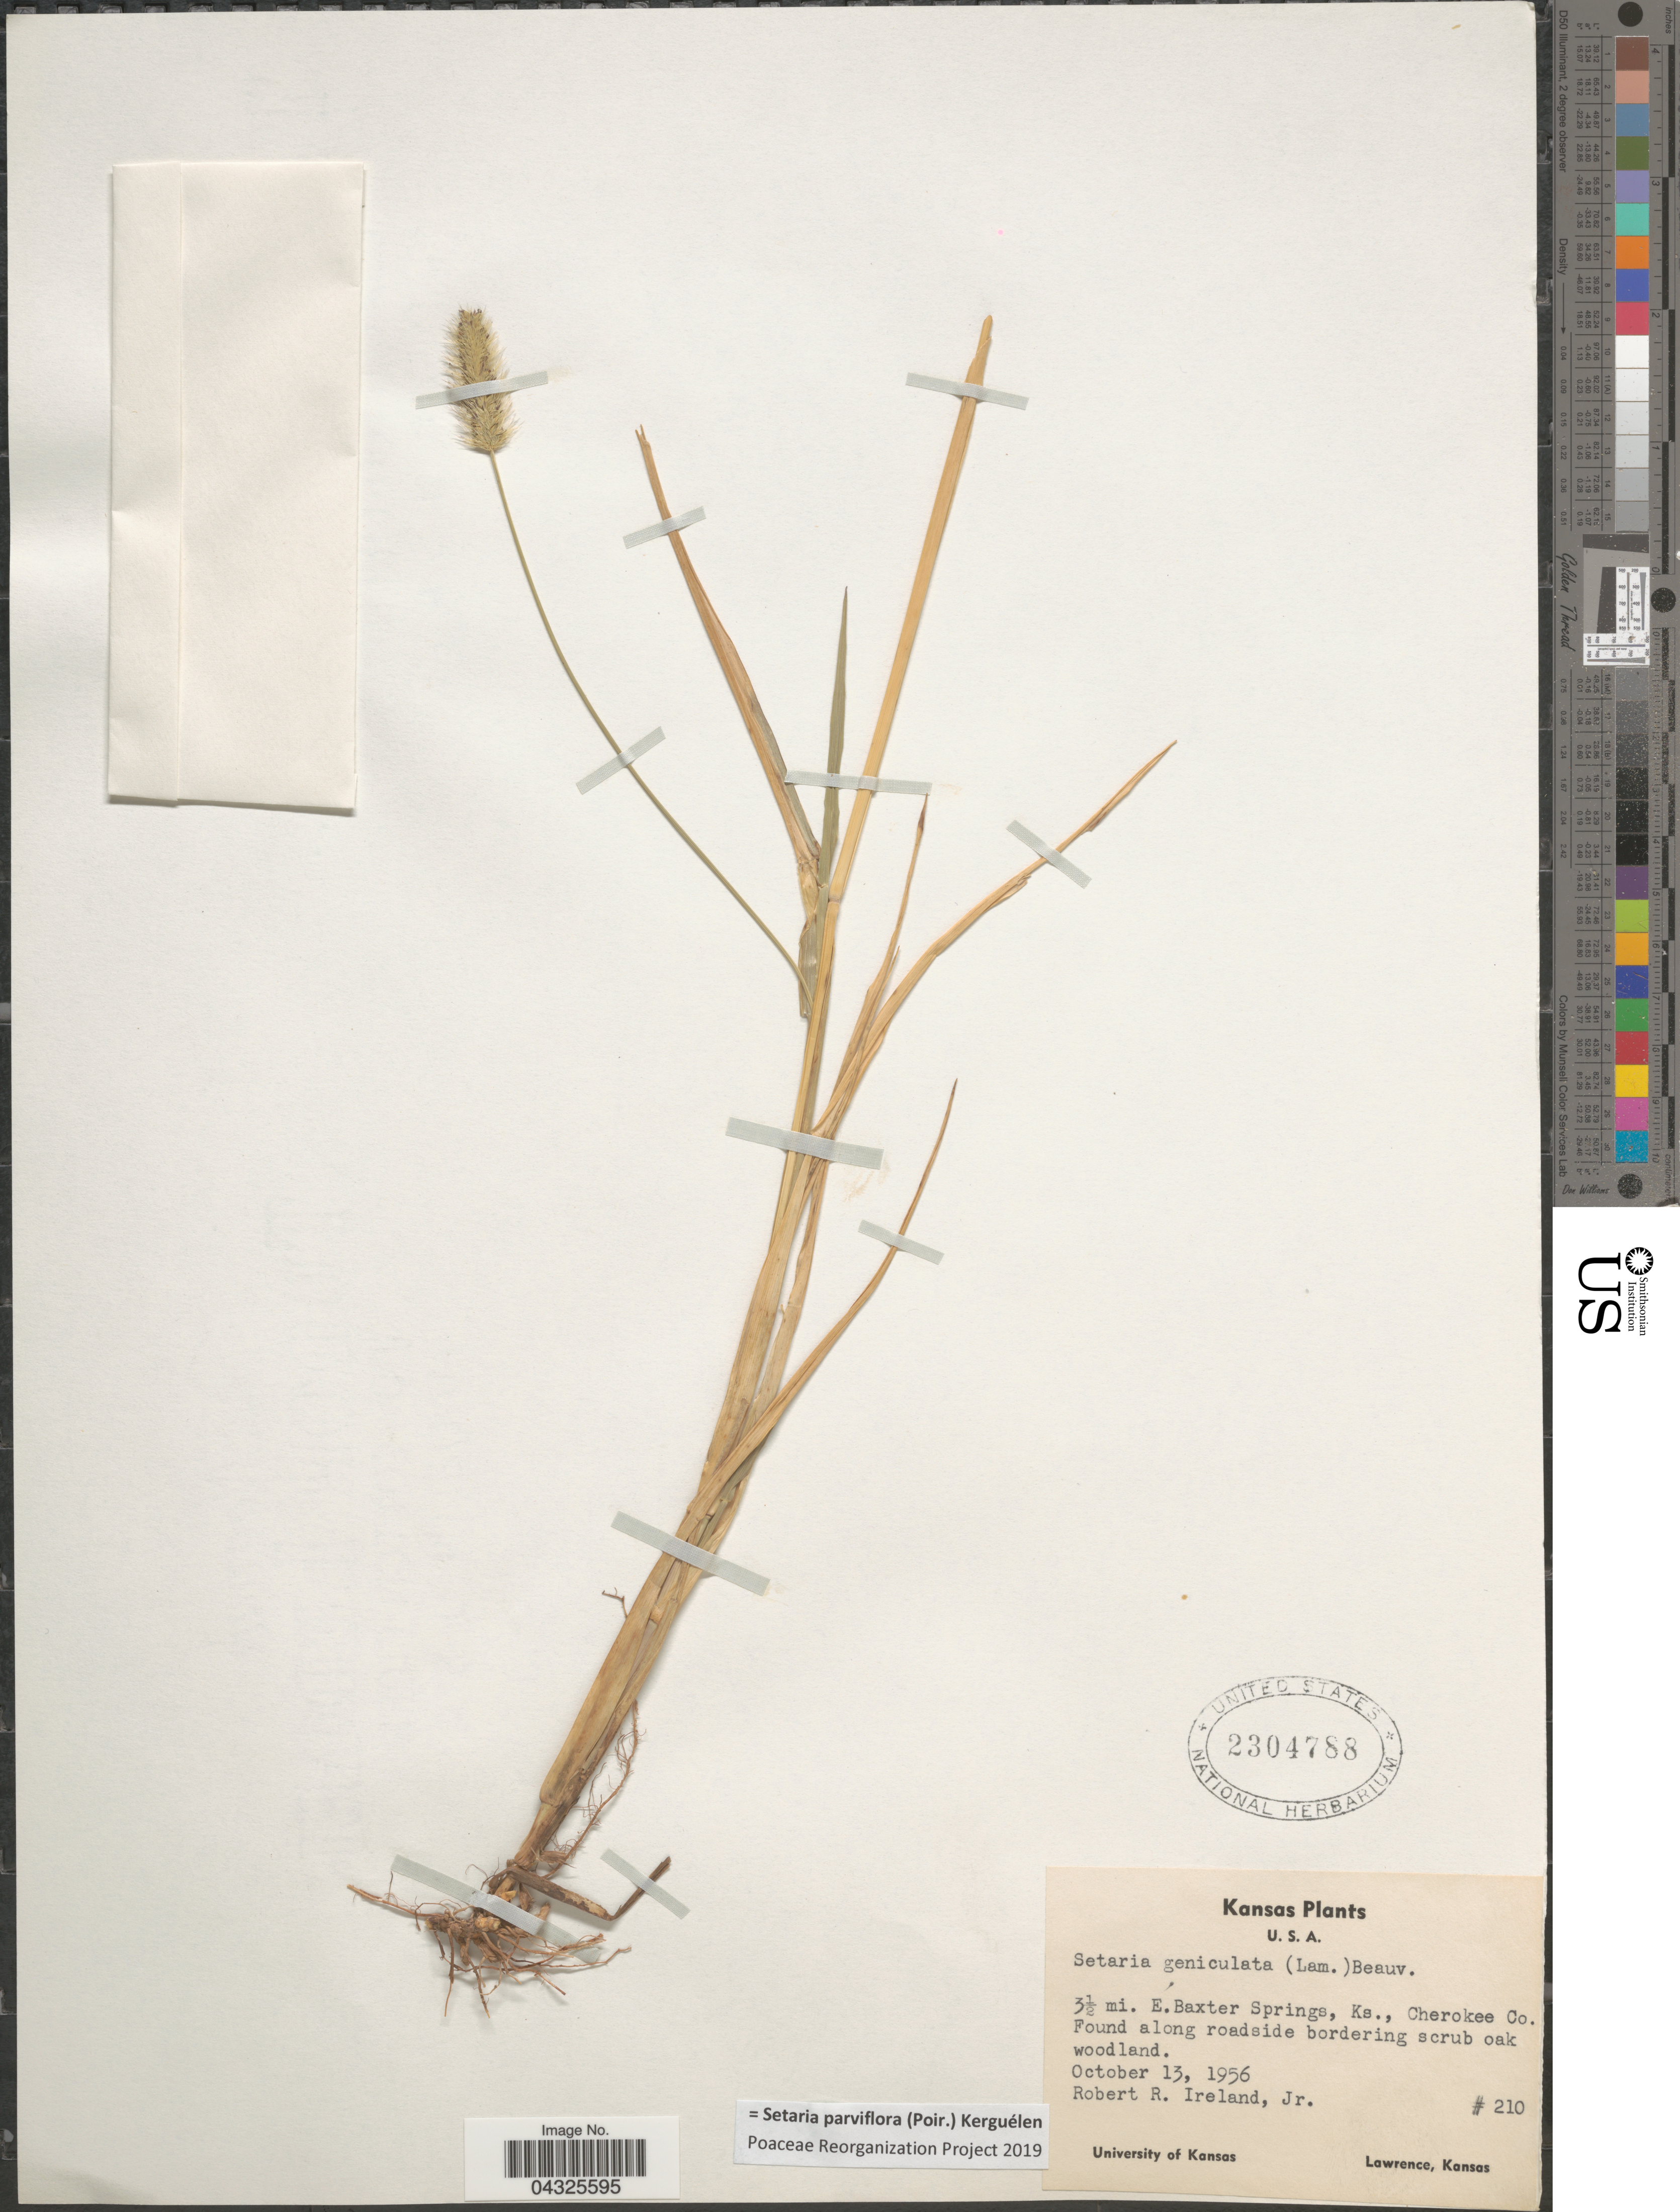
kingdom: Plantae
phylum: Tracheophyta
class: Liliopsida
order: Poales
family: Poaceae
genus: Setaria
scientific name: Setaria parviflora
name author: (Poir.) Kerguélen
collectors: R. Ireland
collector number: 210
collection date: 1956-10-13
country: United States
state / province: Kansas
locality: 3½ mi. E. Baxter Springs, Cherokee Co.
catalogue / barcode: US 2304788